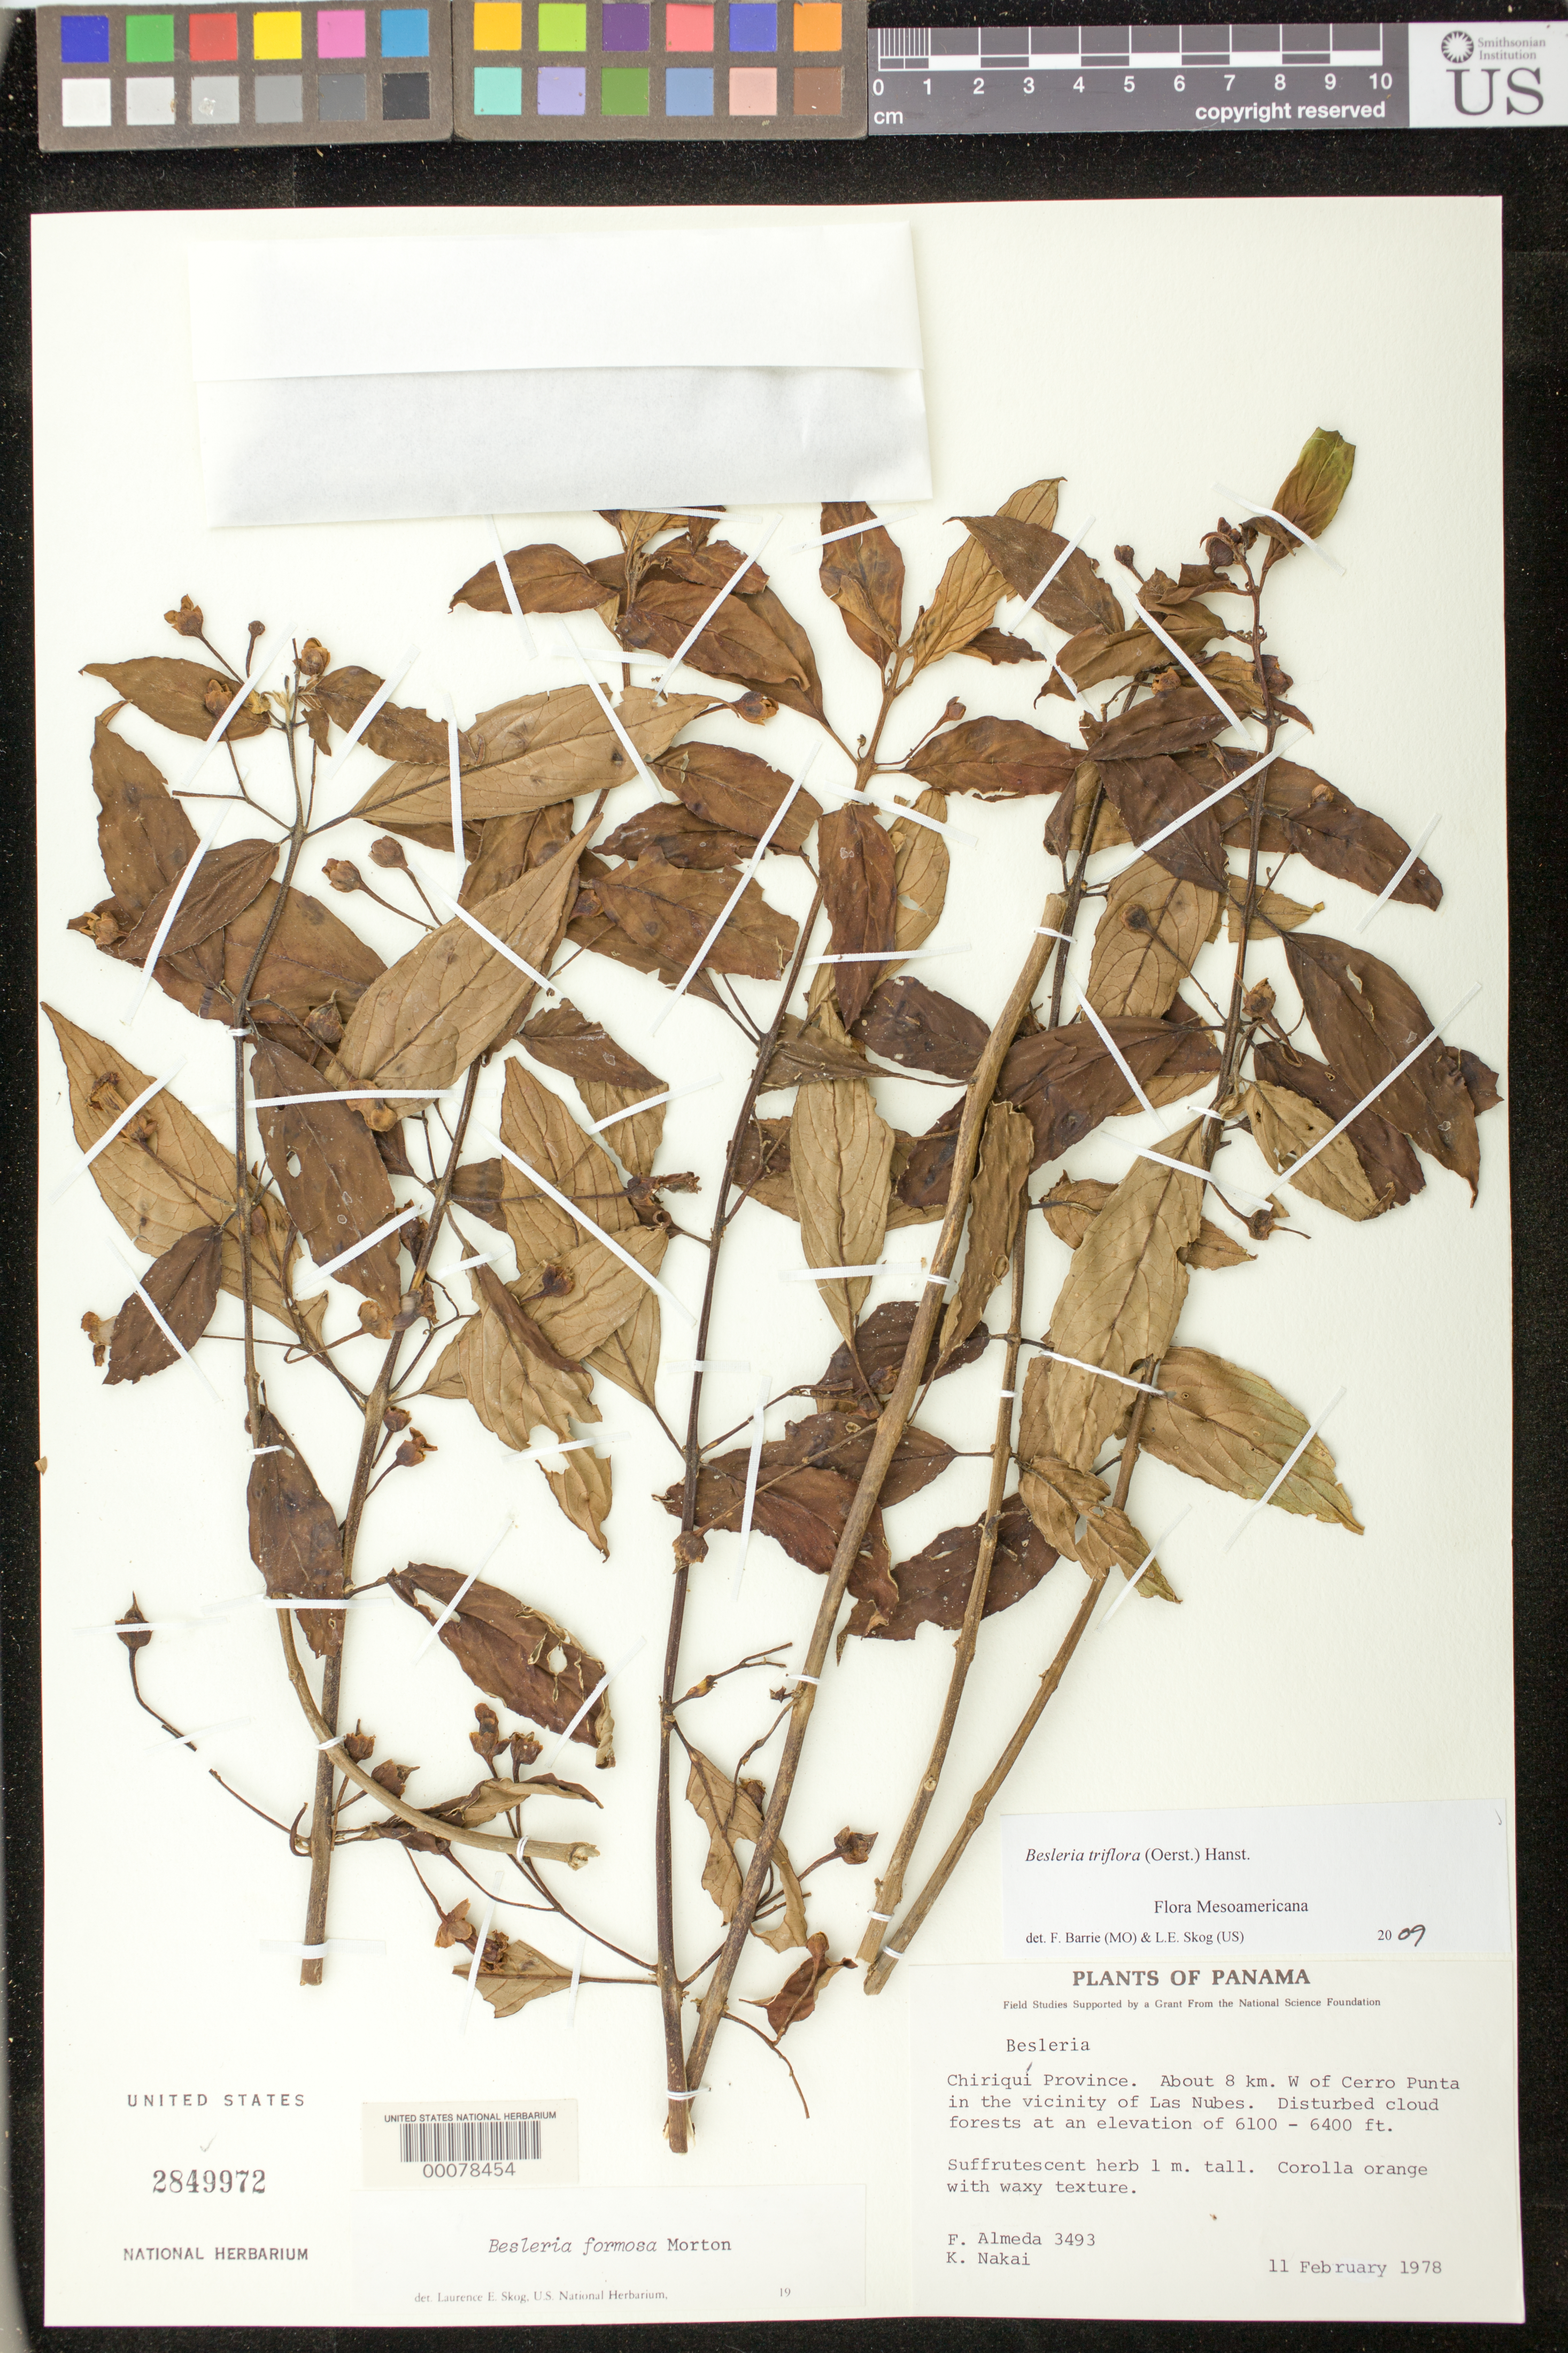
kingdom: Plantae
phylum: Tracheophyta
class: Magnoliopsida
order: Lamiales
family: Gesneriaceae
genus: Besleria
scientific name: Besleria triflora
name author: (Oerst.) Hanst.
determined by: Barrie, F. R.; Skog, Laurence E.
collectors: F. Almeda & K. M. Nakai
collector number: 3493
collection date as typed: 11 Feb 1978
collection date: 1978-02-11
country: Panama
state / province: Chiriquí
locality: About 8 km W of Cerro Punta in the vicinity of Las Nubes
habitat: Disturbed cloud forests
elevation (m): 1859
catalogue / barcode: US 2849972